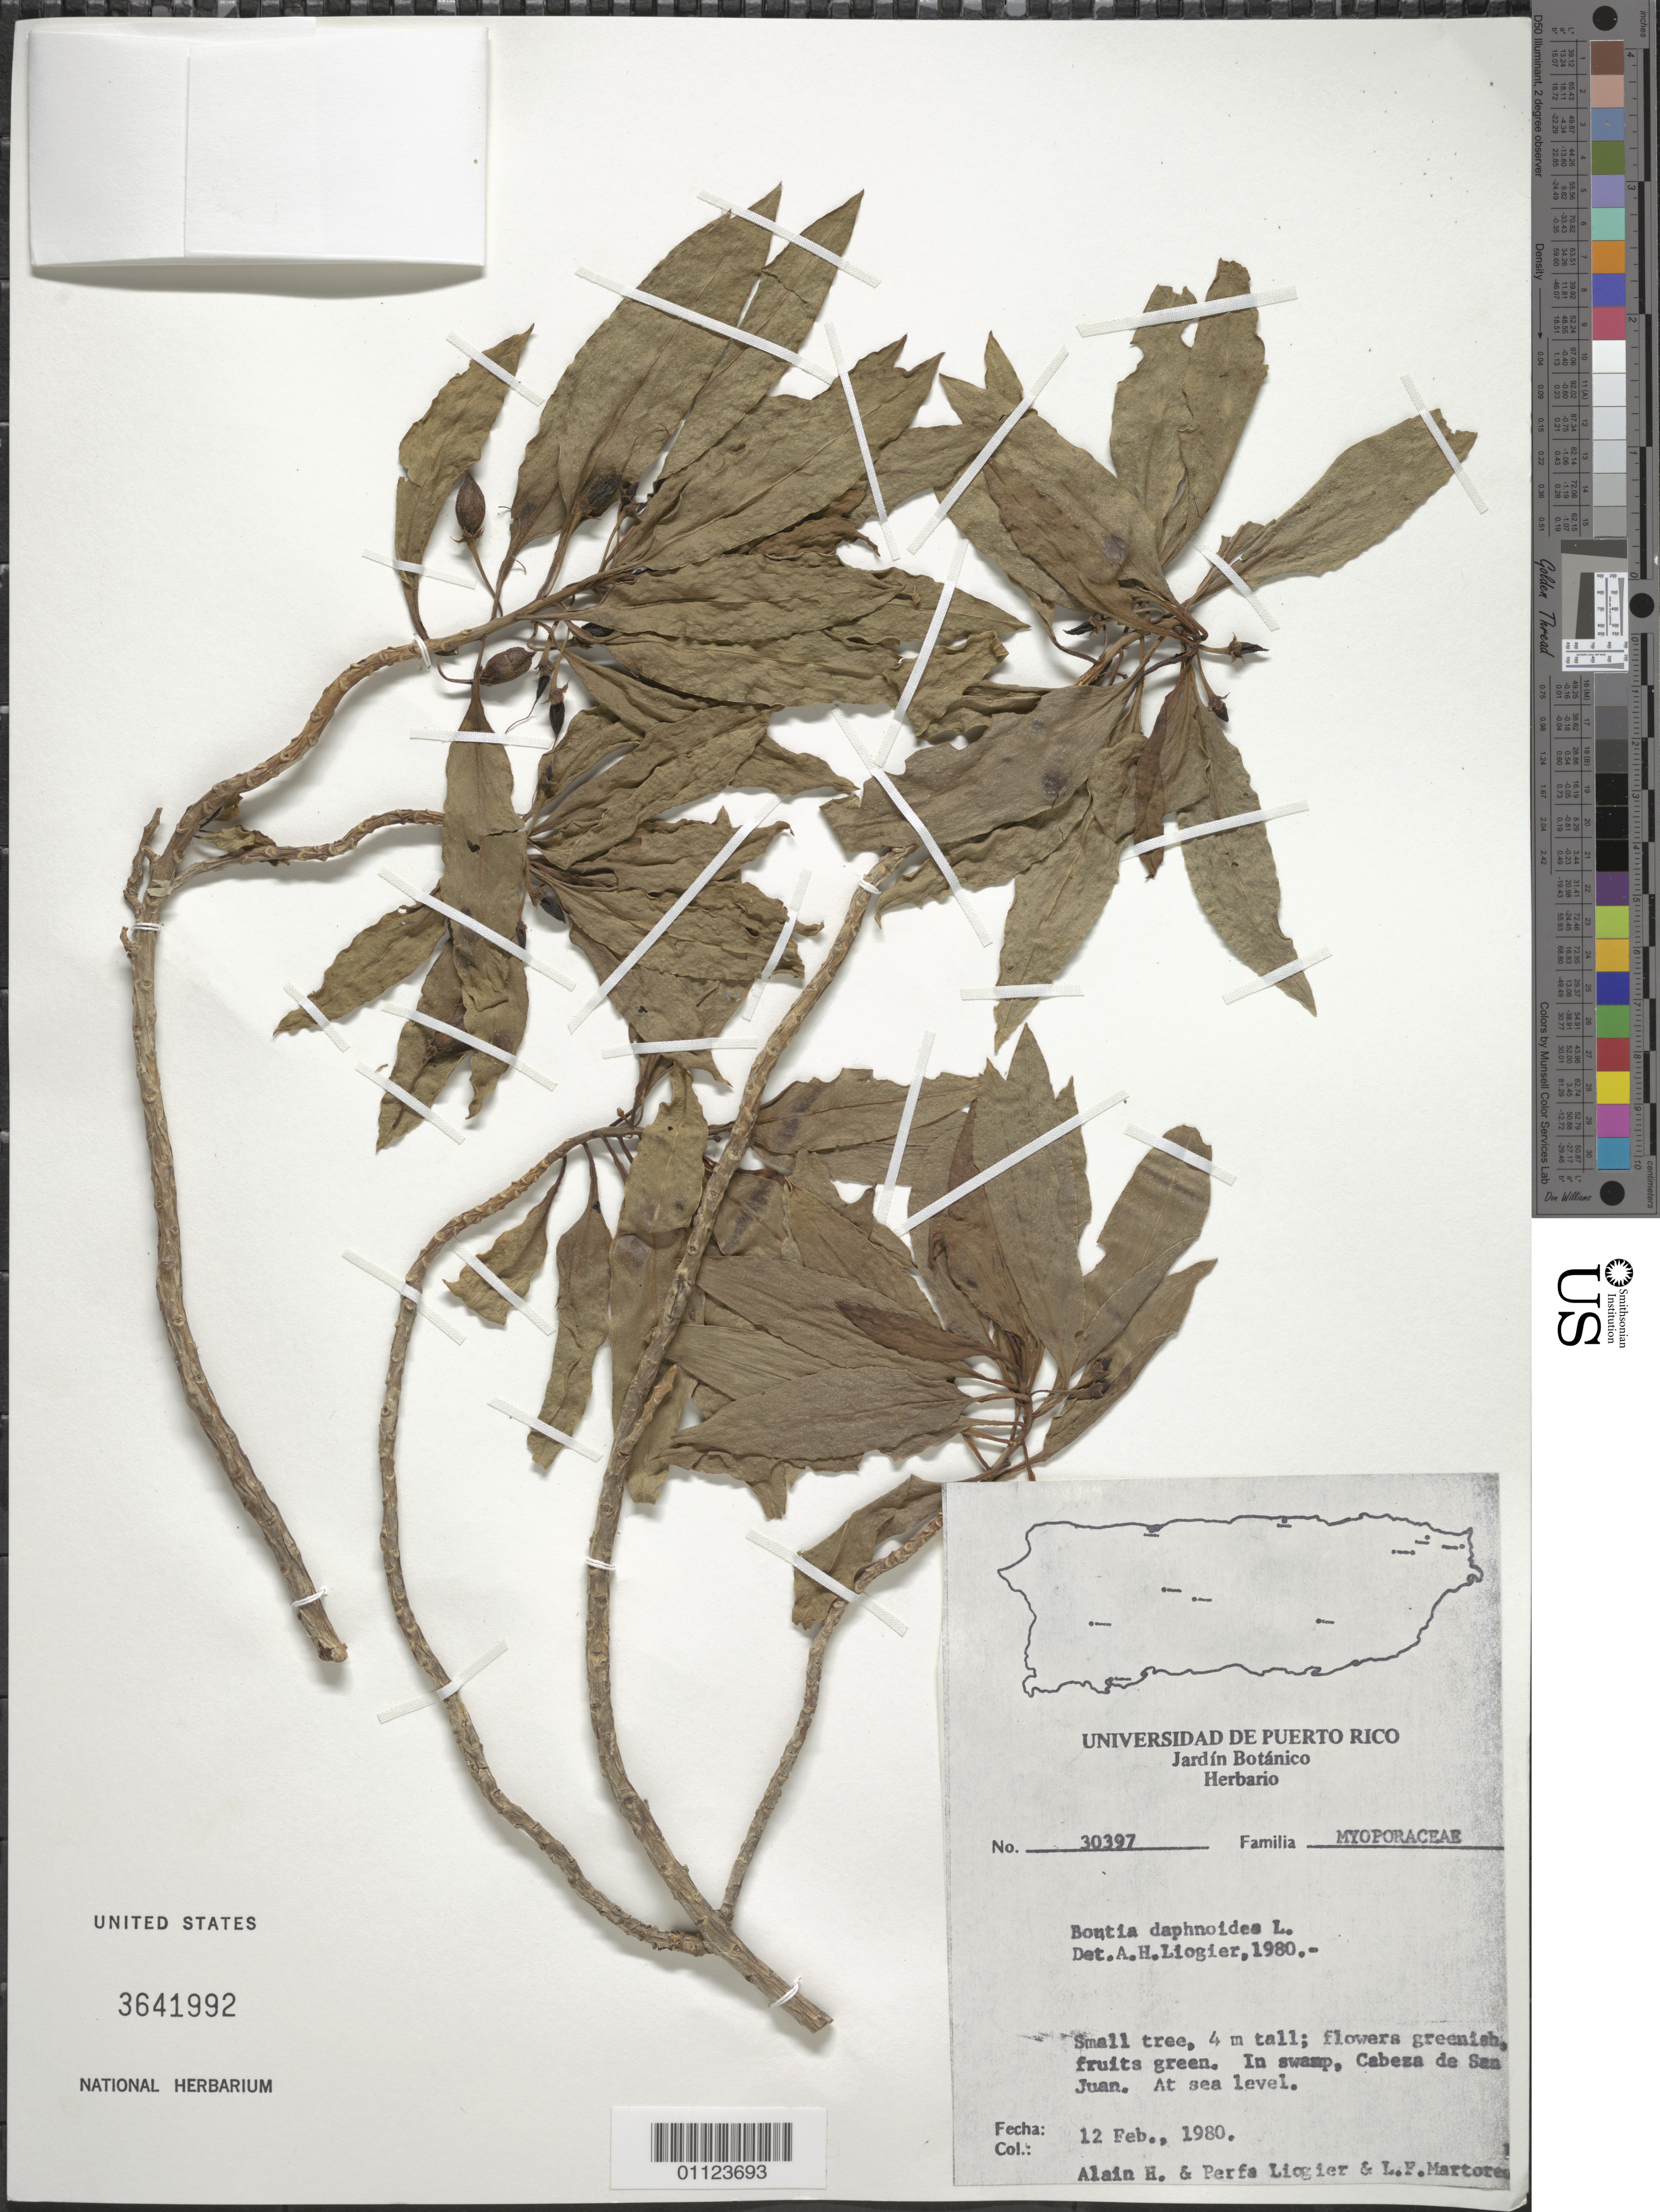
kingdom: Plantae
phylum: Tracheophyta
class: Magnoliopsida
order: Lamiales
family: Scrophulariaceae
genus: Bontia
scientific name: Bontia daphnoides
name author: L.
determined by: Liogier, Alain H.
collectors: A. H. Liogier, M. P. Liogier & L. Martorell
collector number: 30397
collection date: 1980-02-12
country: Puerto Rico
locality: Cabeza de San Juan.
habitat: In swamp.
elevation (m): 0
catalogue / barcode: US 3641992